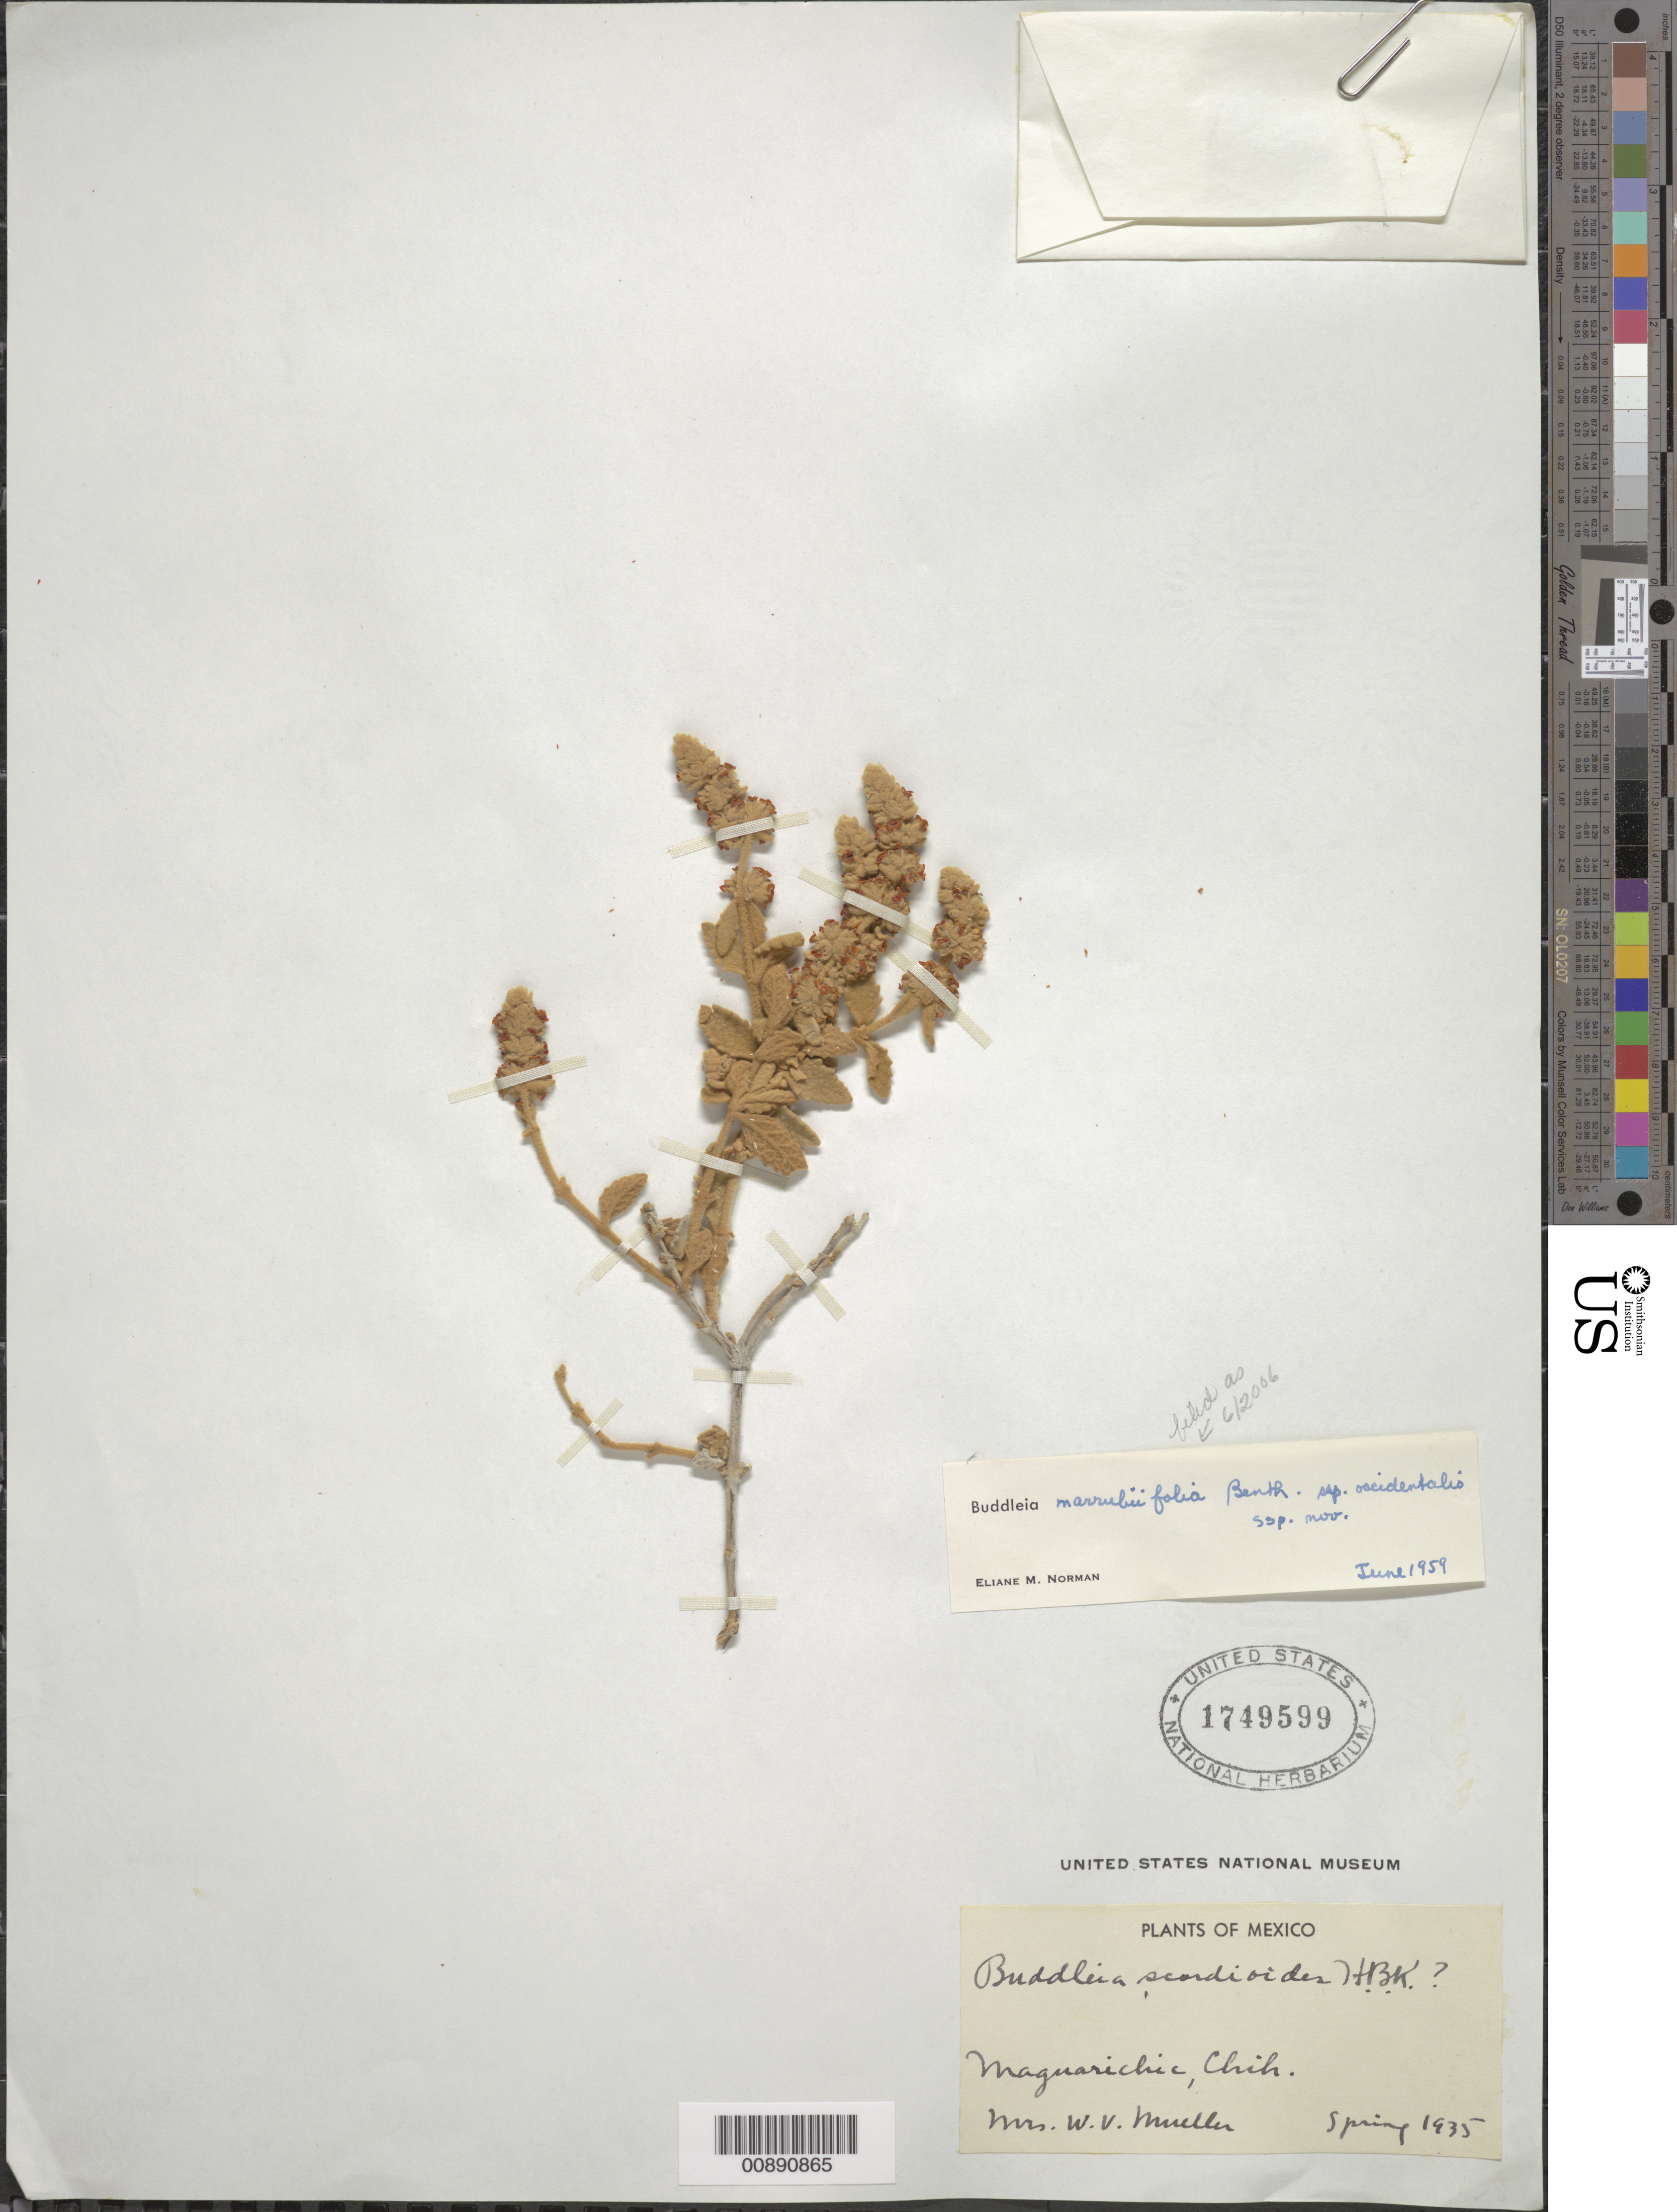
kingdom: Plantae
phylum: Tracheophyta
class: Magnoliopsida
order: Lamiales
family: Scrophulariaceae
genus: Buddleja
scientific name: Buddleja marrubiifolia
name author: Benth.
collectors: Mueller, Mrs. W.V.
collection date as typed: Mar 1935 to -- May 1935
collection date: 1935-03/1935-05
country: Mexico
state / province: Chihuahua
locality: Maguarichic, Chihuahua.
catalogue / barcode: US 1749599